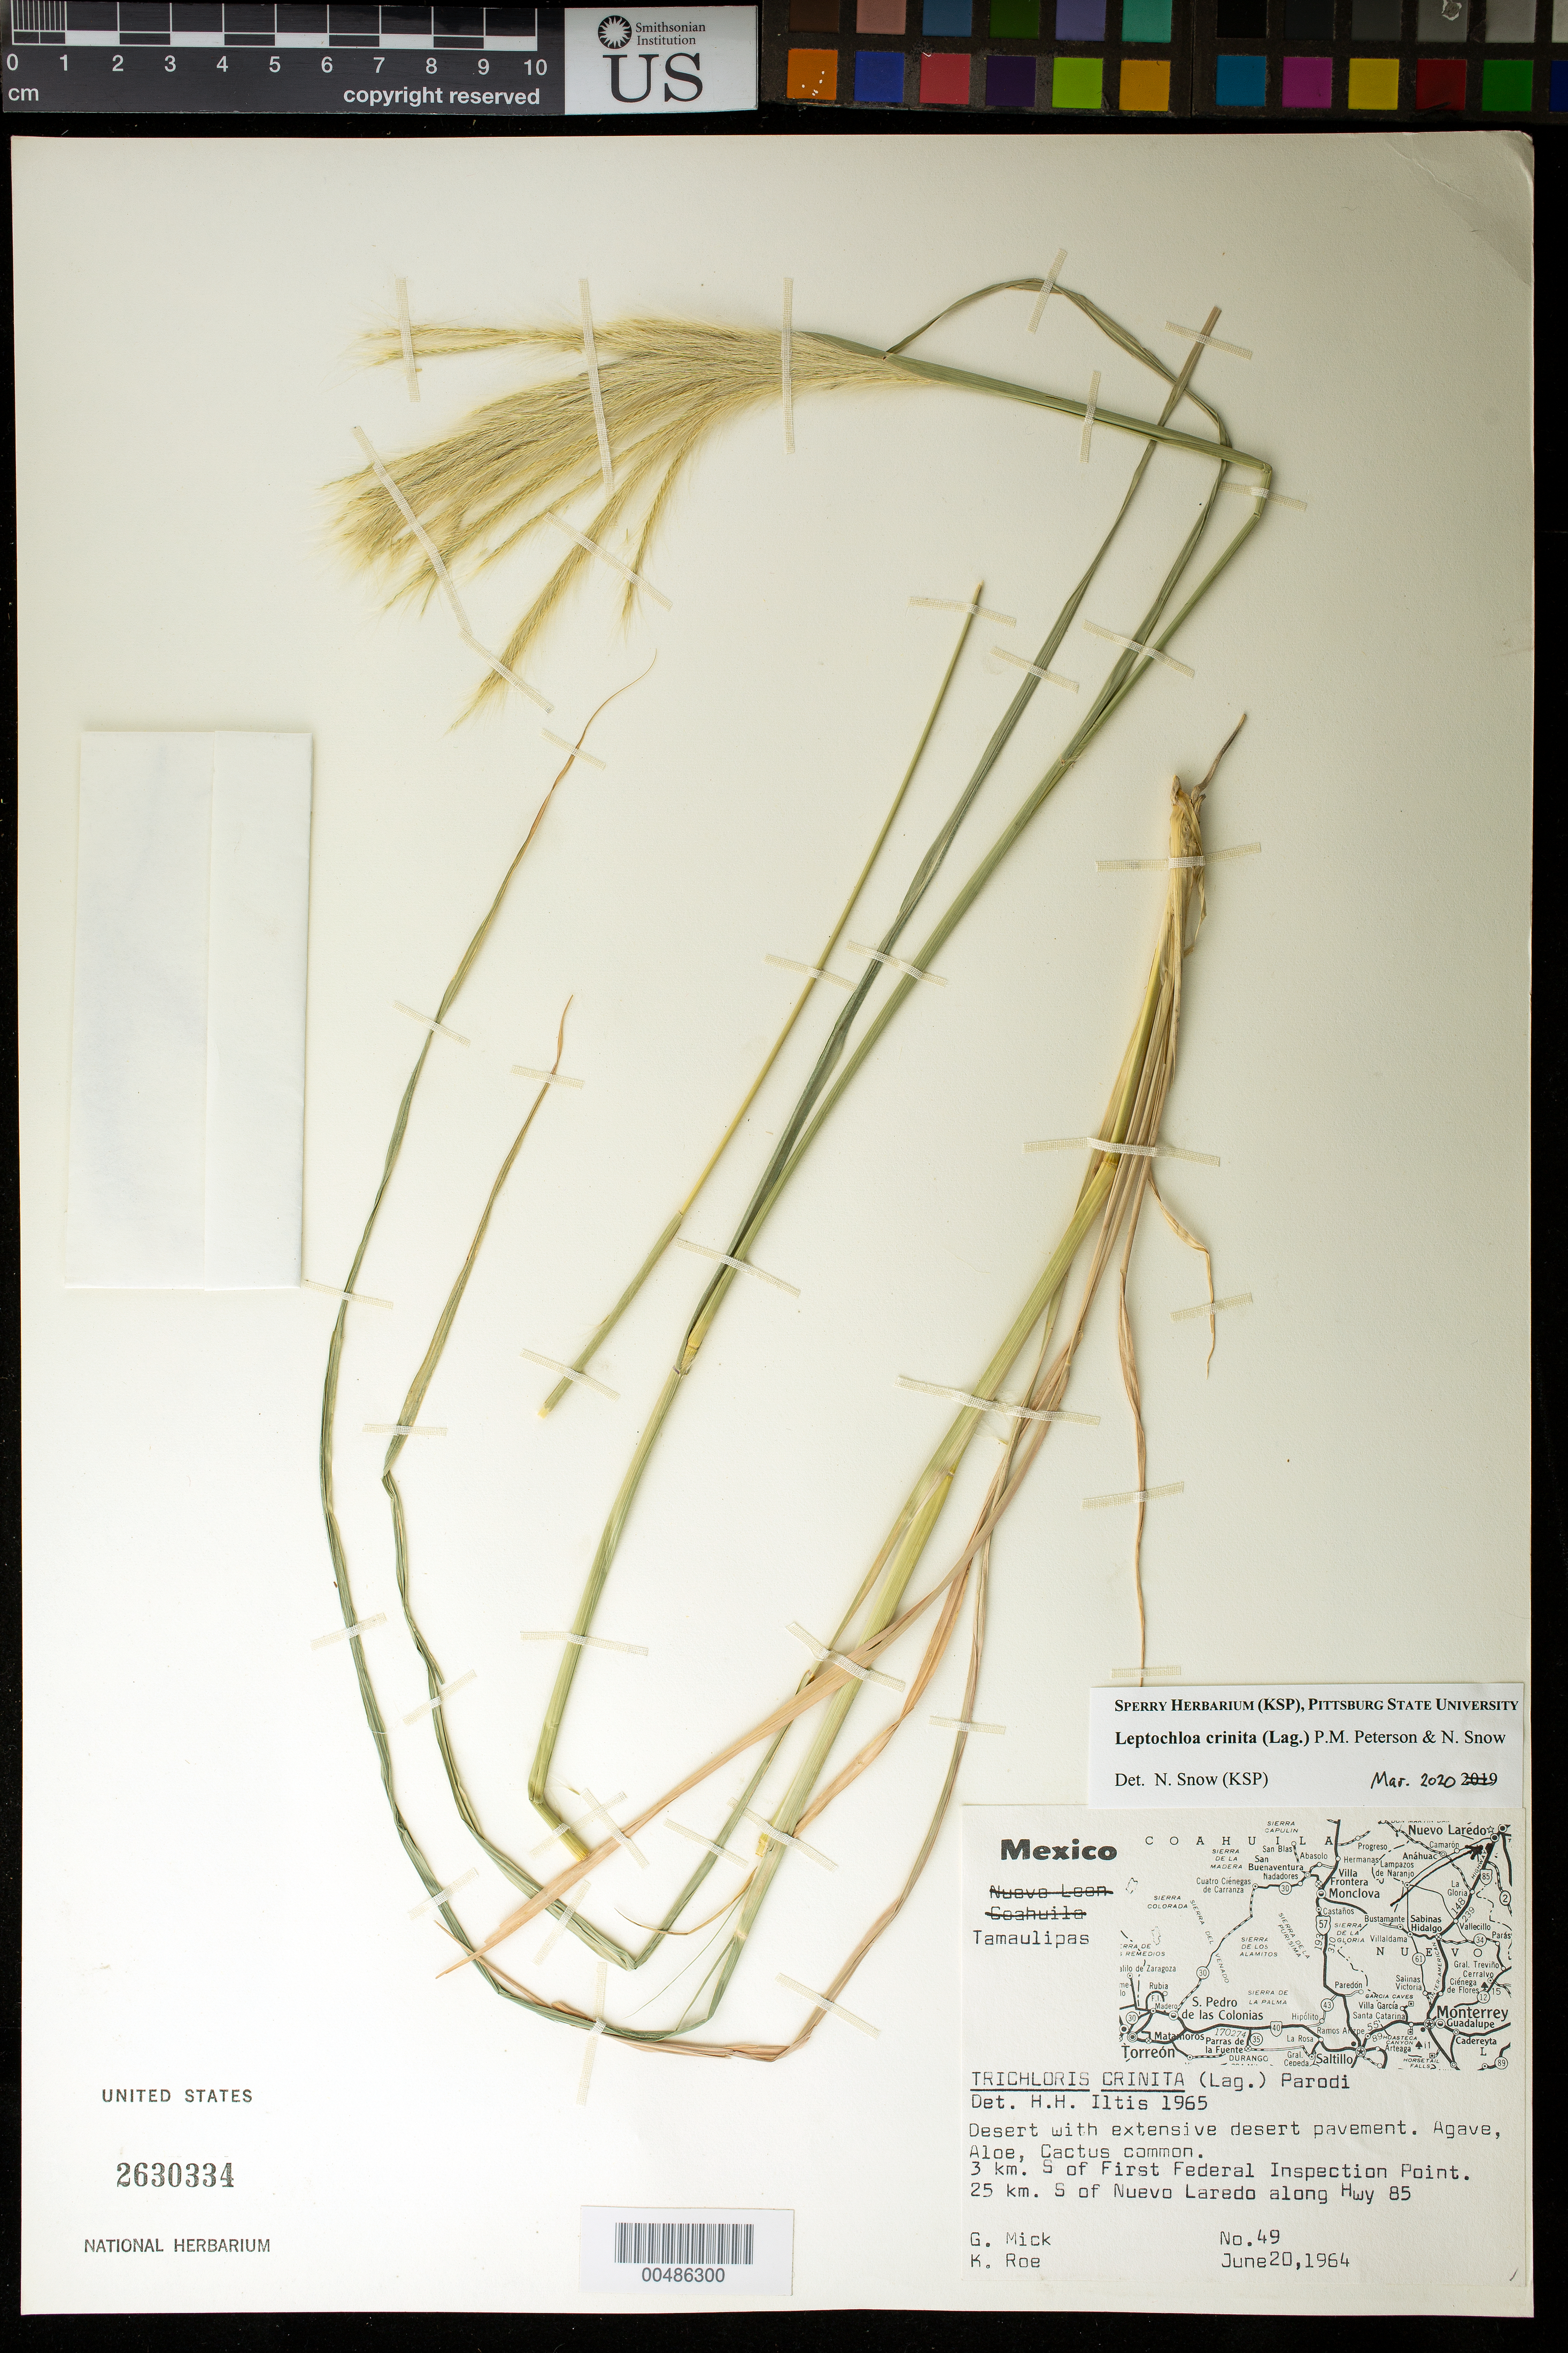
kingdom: Plantae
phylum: Tracheophyta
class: Liliopsida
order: Poales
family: Poaceae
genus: Leptochloa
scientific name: Leptochloa crinita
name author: (Lag.) P.M. Peterson & N. Snow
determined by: Snow, N.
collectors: G. Mick & K. E. Roe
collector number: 49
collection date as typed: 20 Jun 1964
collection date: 1964-06-20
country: Mexico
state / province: Tamaulipas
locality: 3 km S of first federal inspection point, 25 km S of Nuevo Laredo along Hwy 85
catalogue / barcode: US 2630334